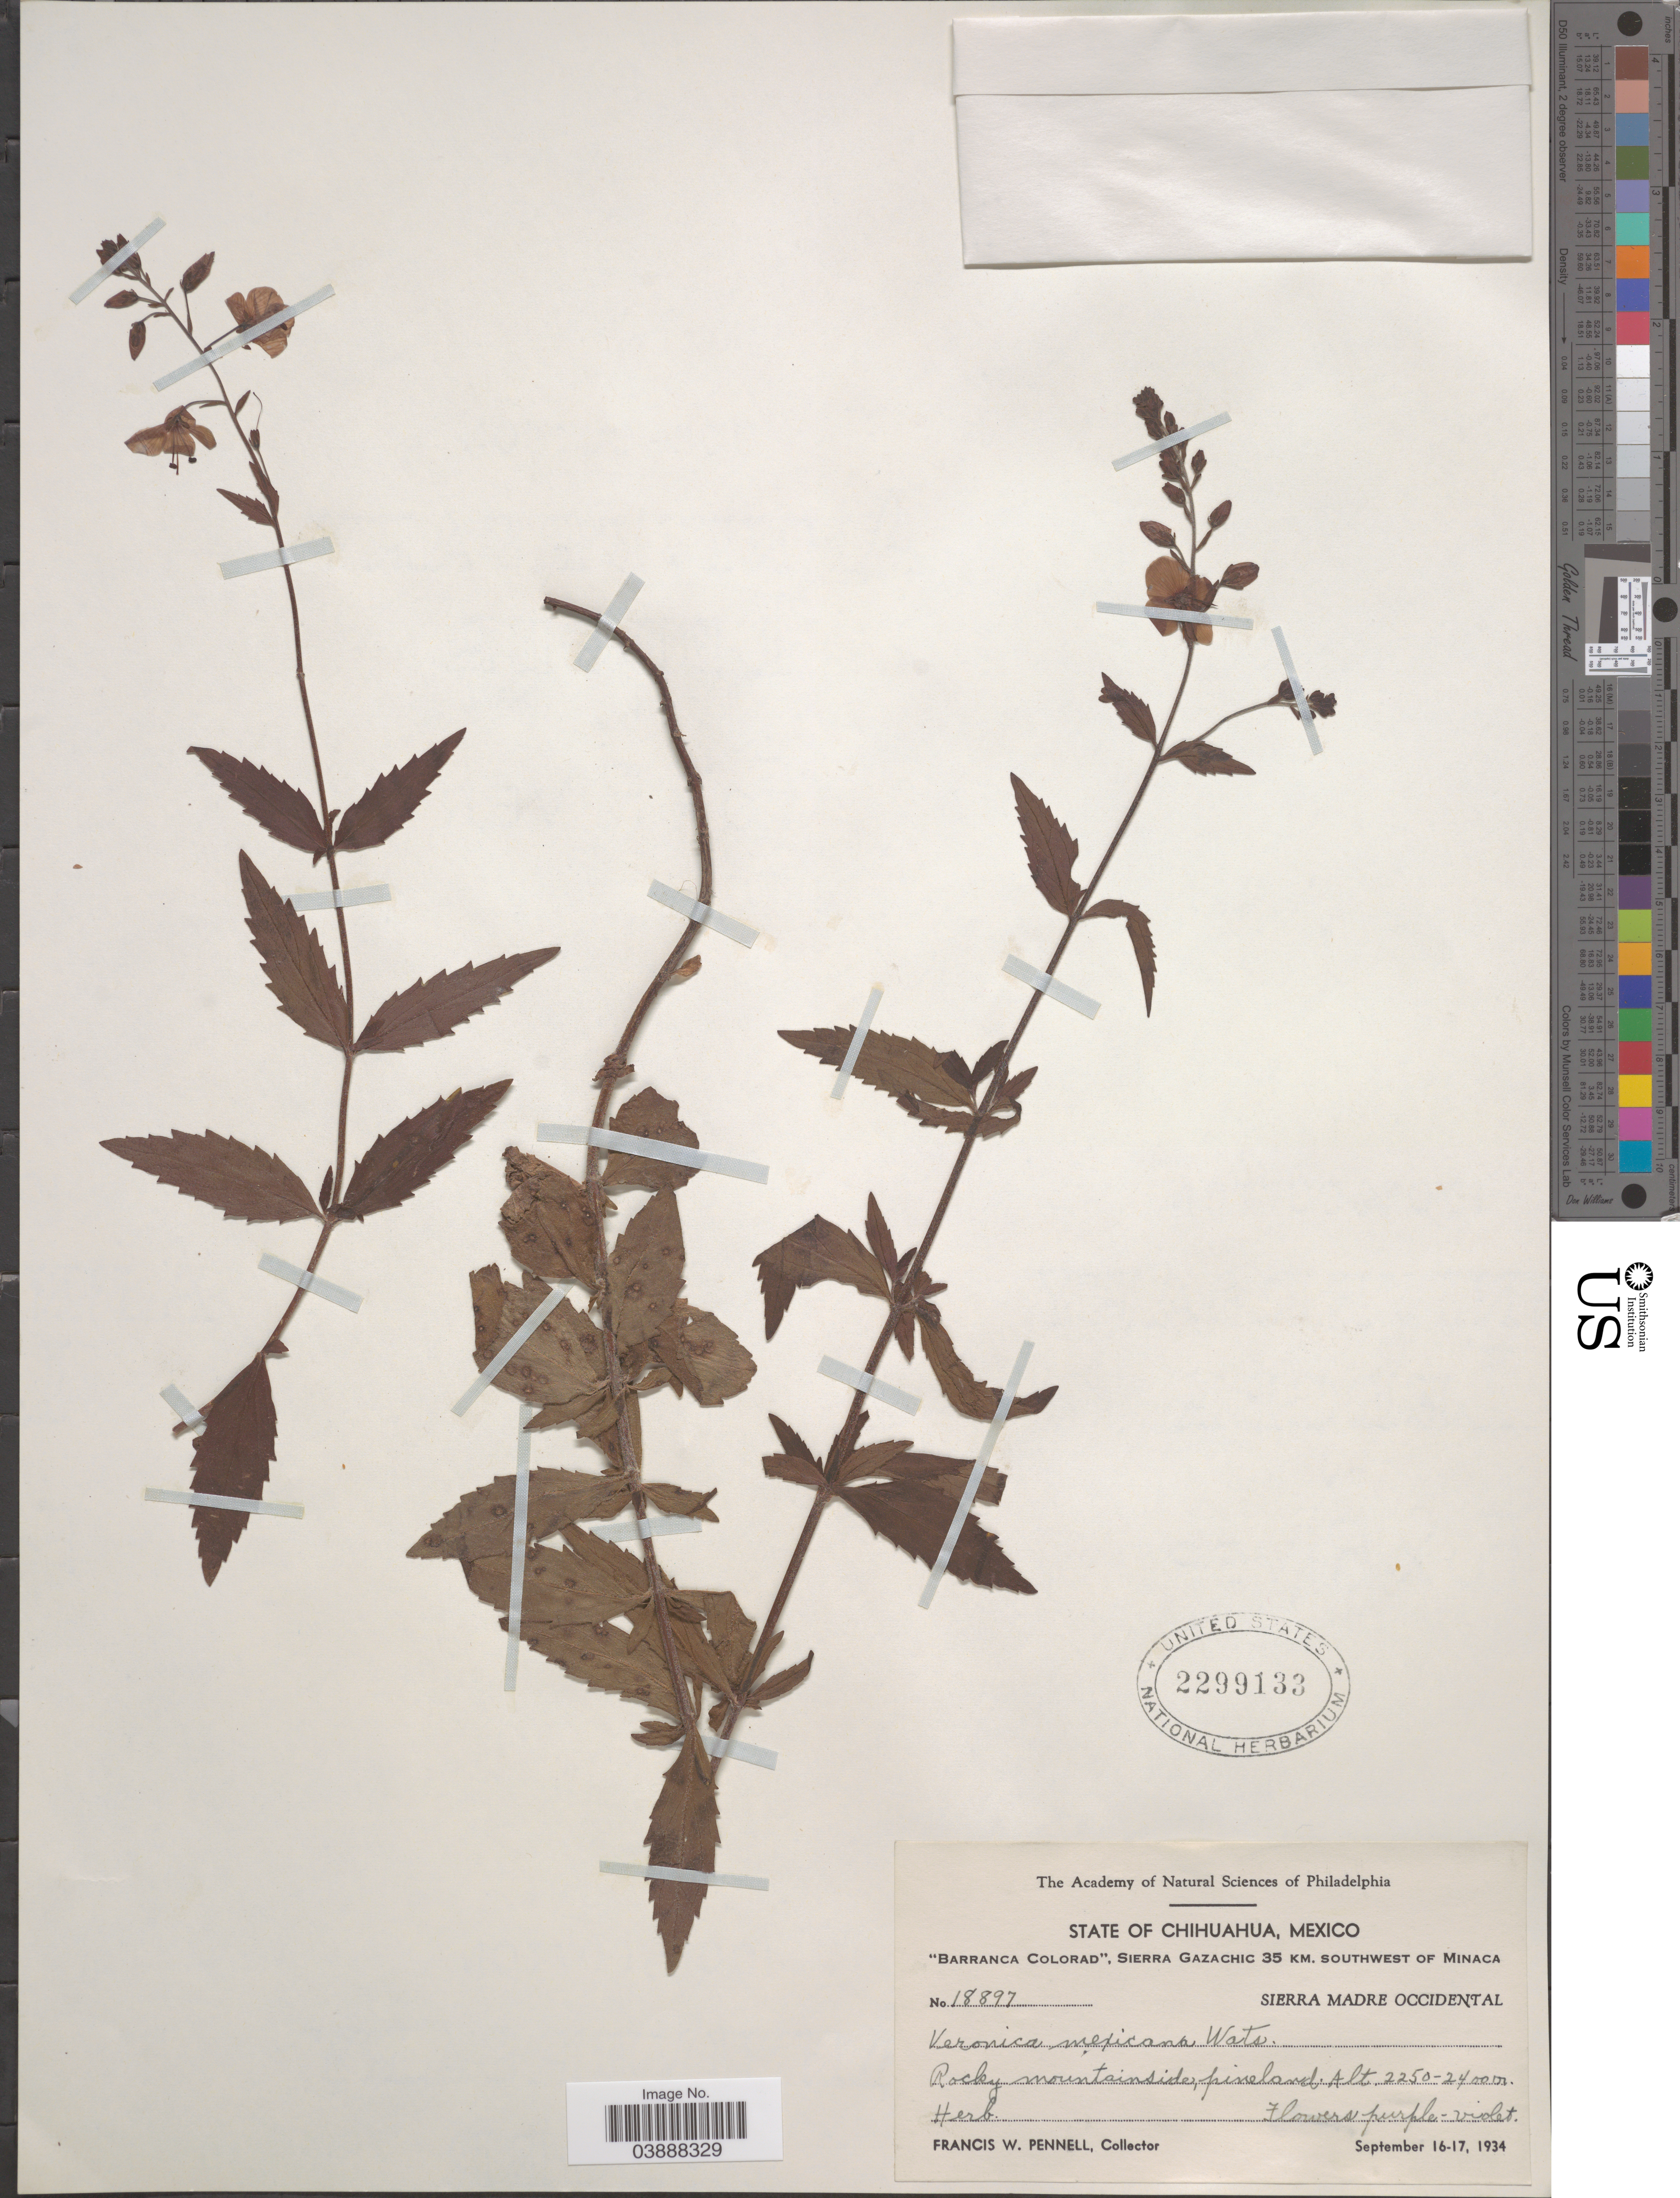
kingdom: Plantae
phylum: Tracheophyta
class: Magnoliopsida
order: Lamiales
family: Plantaginaceae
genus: Veronica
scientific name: Veronica mexicana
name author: S. Watson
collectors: F. W. Pennell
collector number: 18897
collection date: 1934-09-16/1934-09-17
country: Mexico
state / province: Chihuahua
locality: Barranca Colorad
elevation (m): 2250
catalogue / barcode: US 2299133